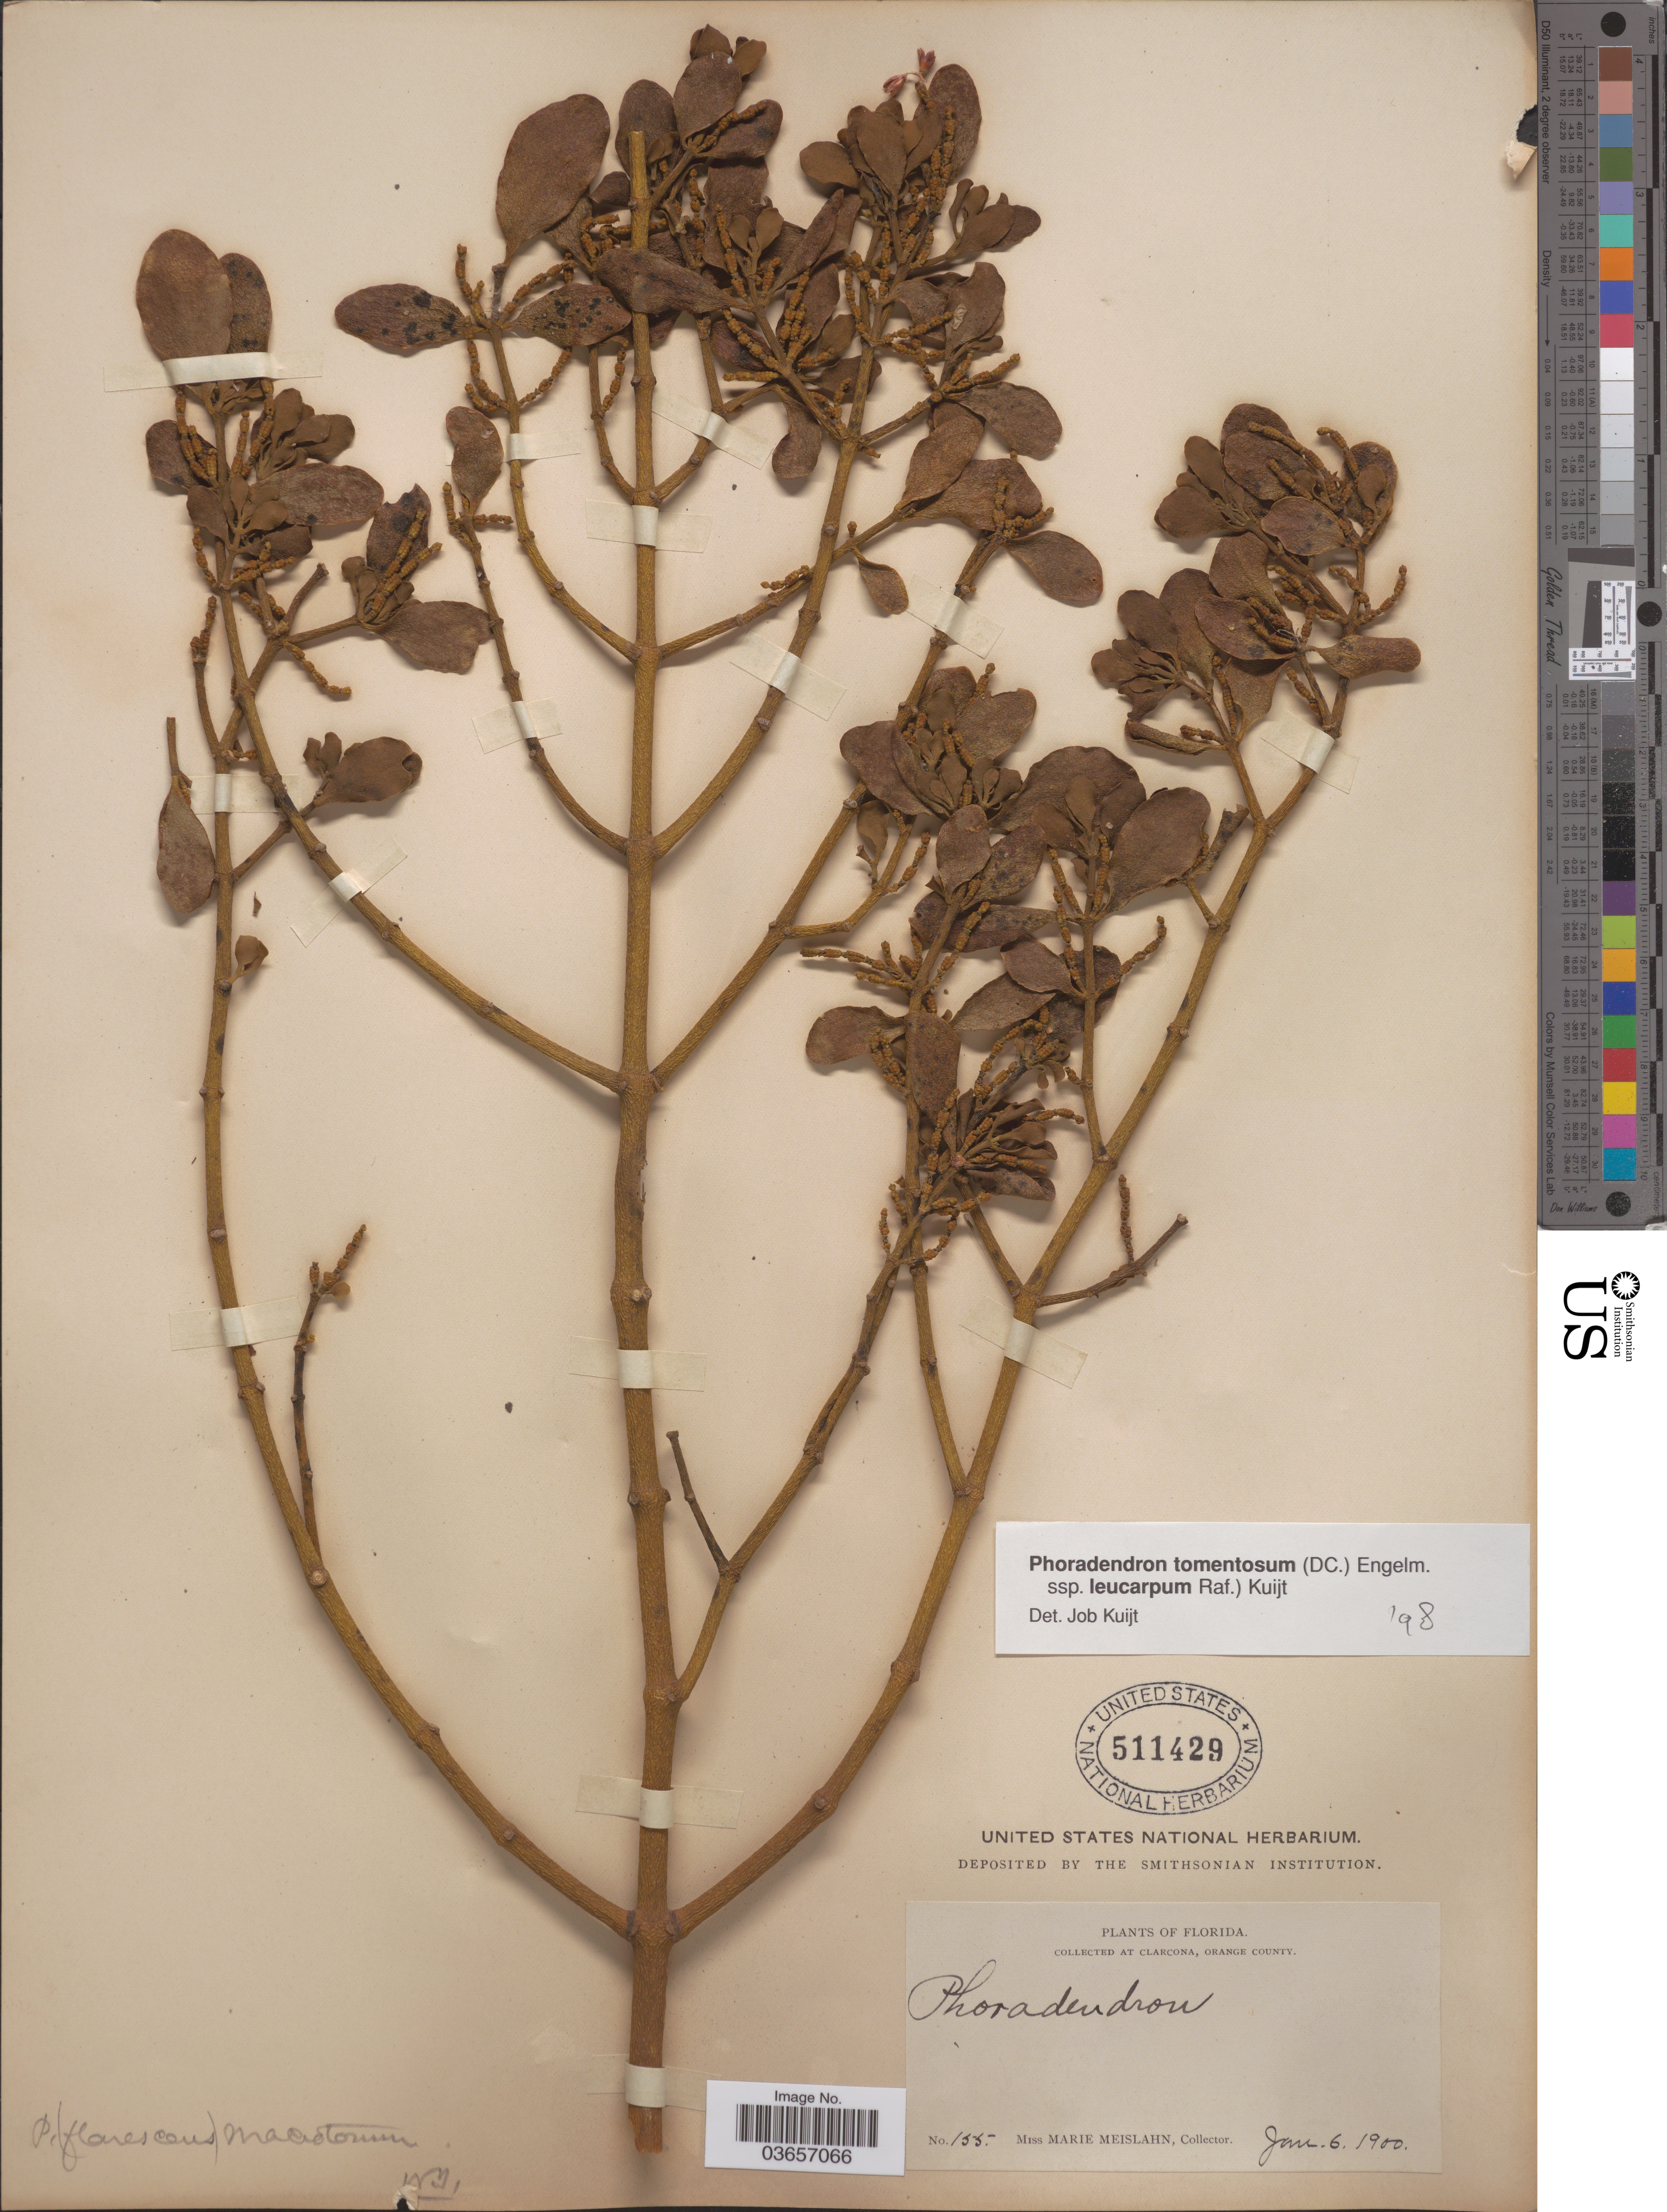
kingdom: Plantae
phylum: Tracheophyta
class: Magnoliopsida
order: Santalales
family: Viscaceae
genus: Phoradendron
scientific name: Phoradendron tomentosum subsp. leucarpum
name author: DC.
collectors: M. Meislahn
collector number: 155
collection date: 1900-01-06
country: United States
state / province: Florida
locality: At Clarcona, Orange County.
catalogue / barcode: US 511429